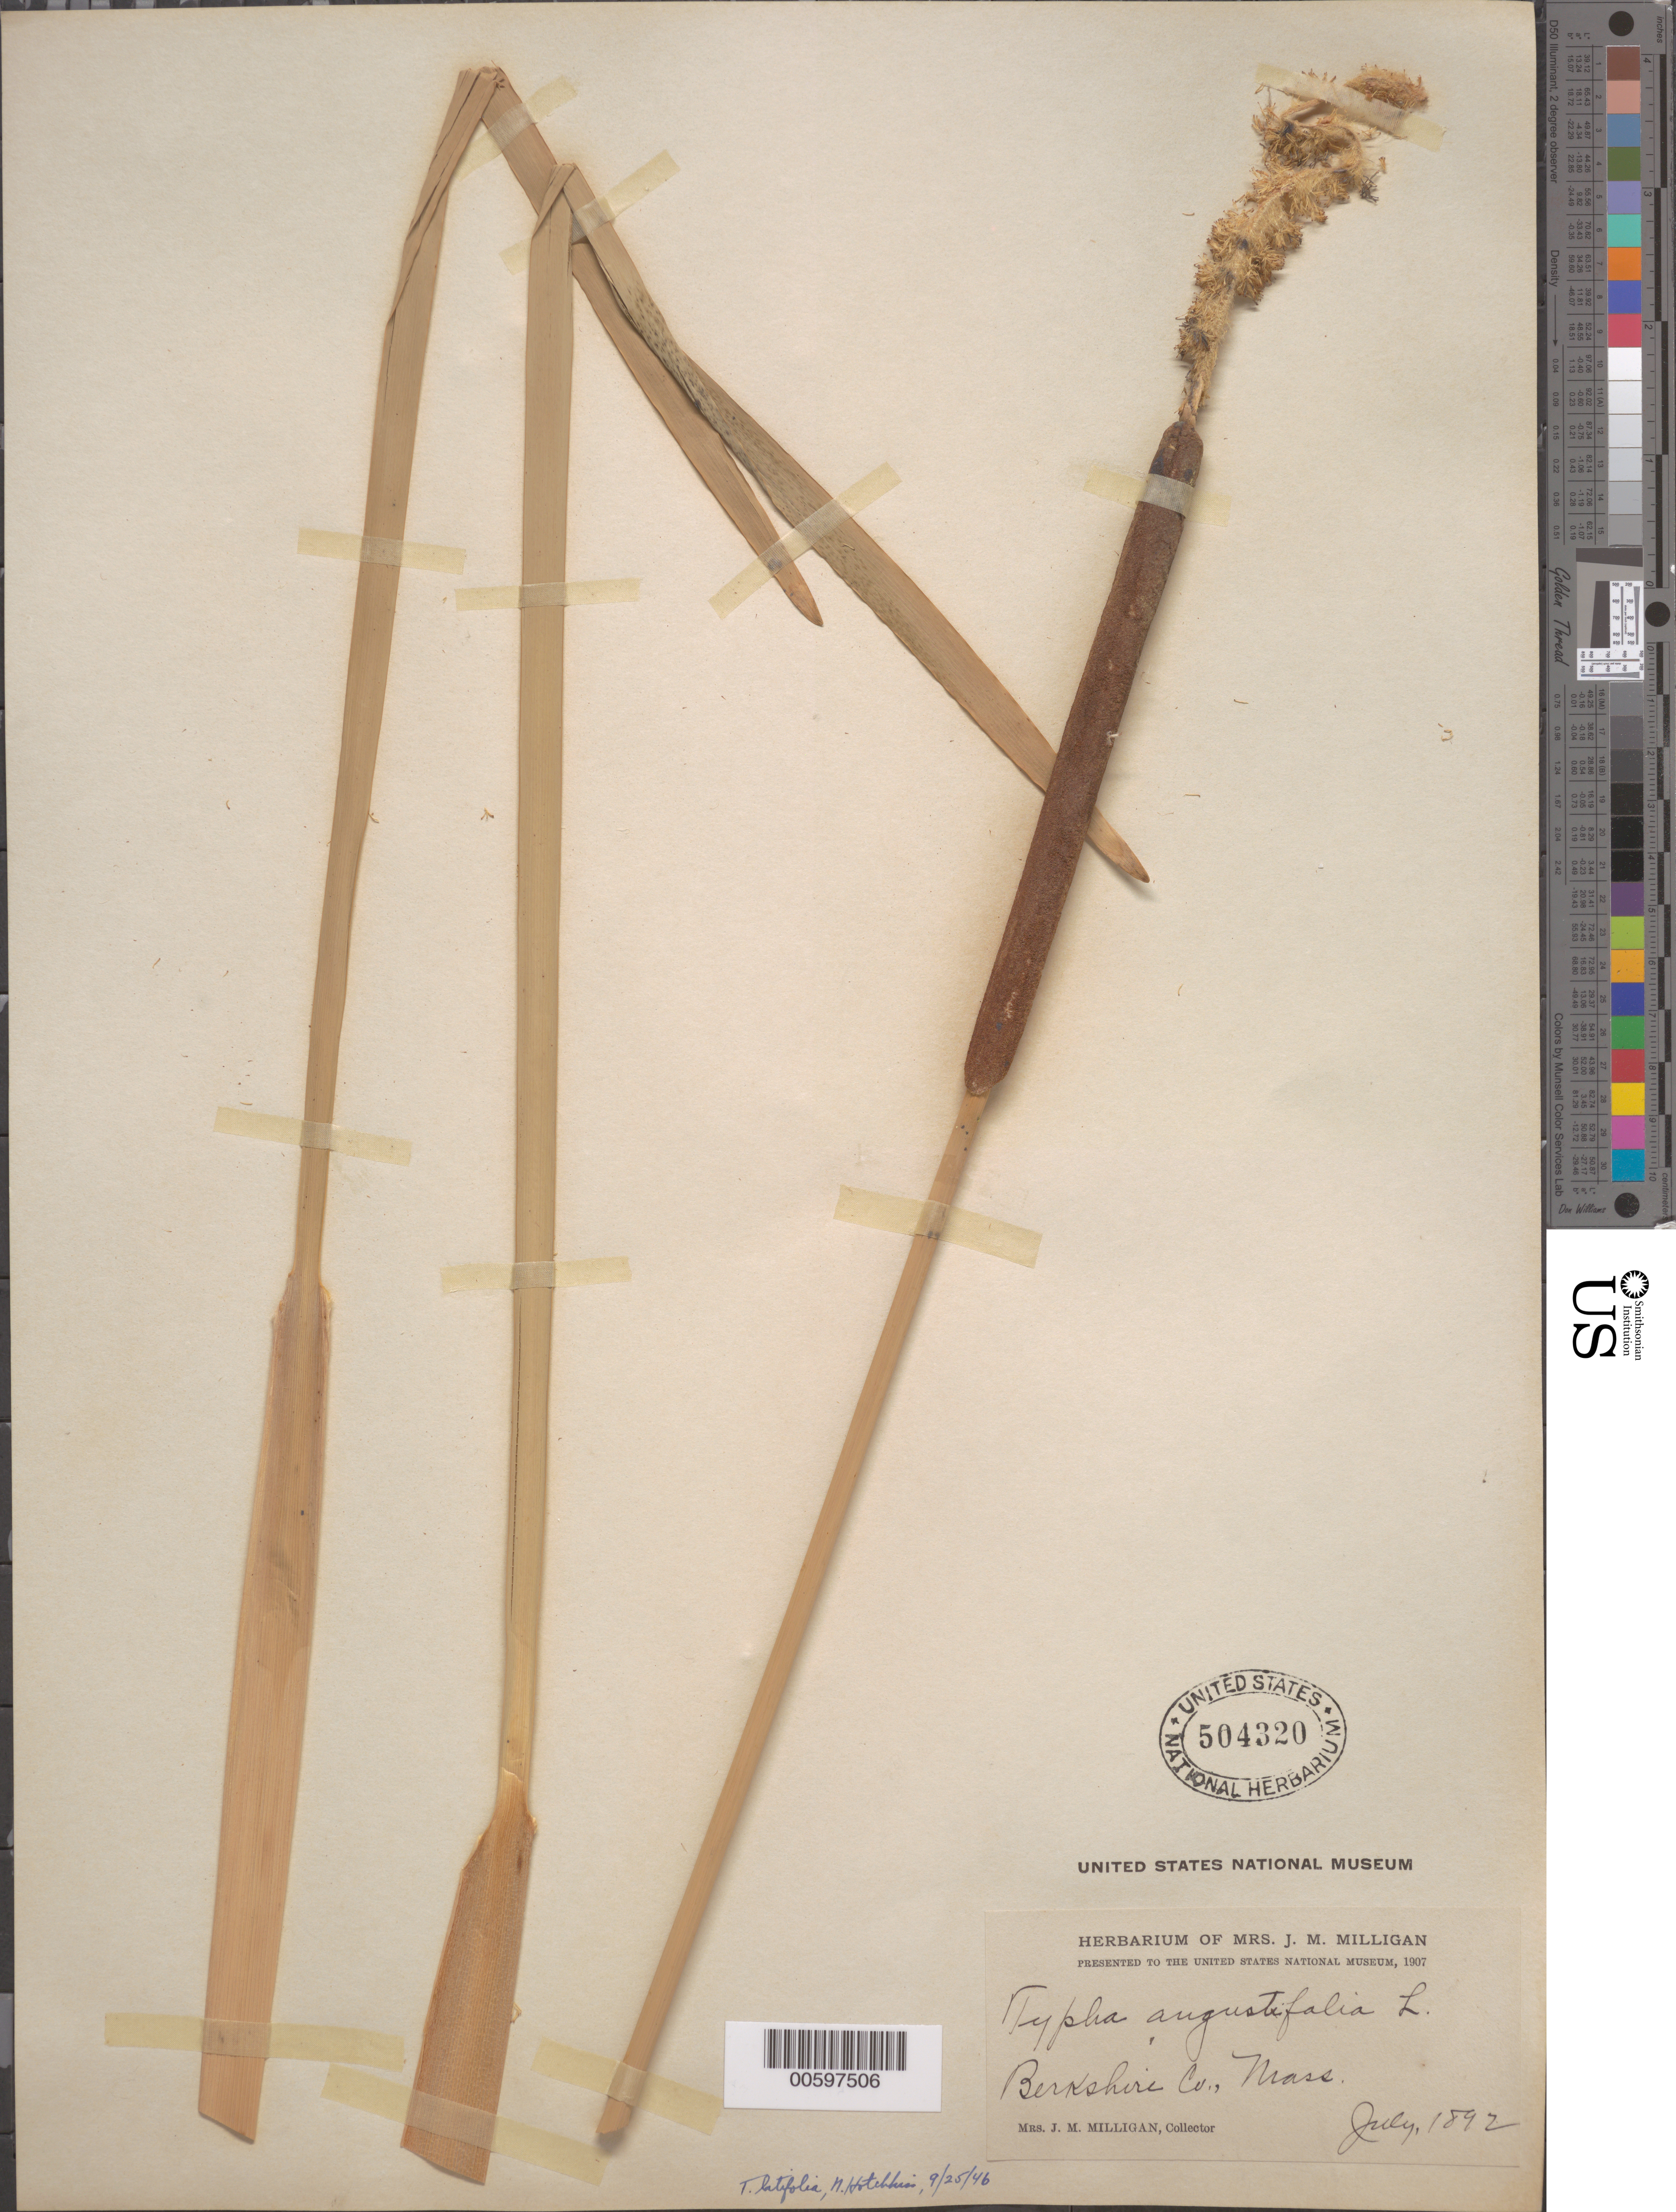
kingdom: Plantae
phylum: Tracheophyta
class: Liliopsida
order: Poales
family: Typhaceae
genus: Typha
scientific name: Typha latifolia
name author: L.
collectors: J. M. Milligan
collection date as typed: Jul 1892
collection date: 1892-07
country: United States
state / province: Massachusetts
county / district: Berkshire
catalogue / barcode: US 504320